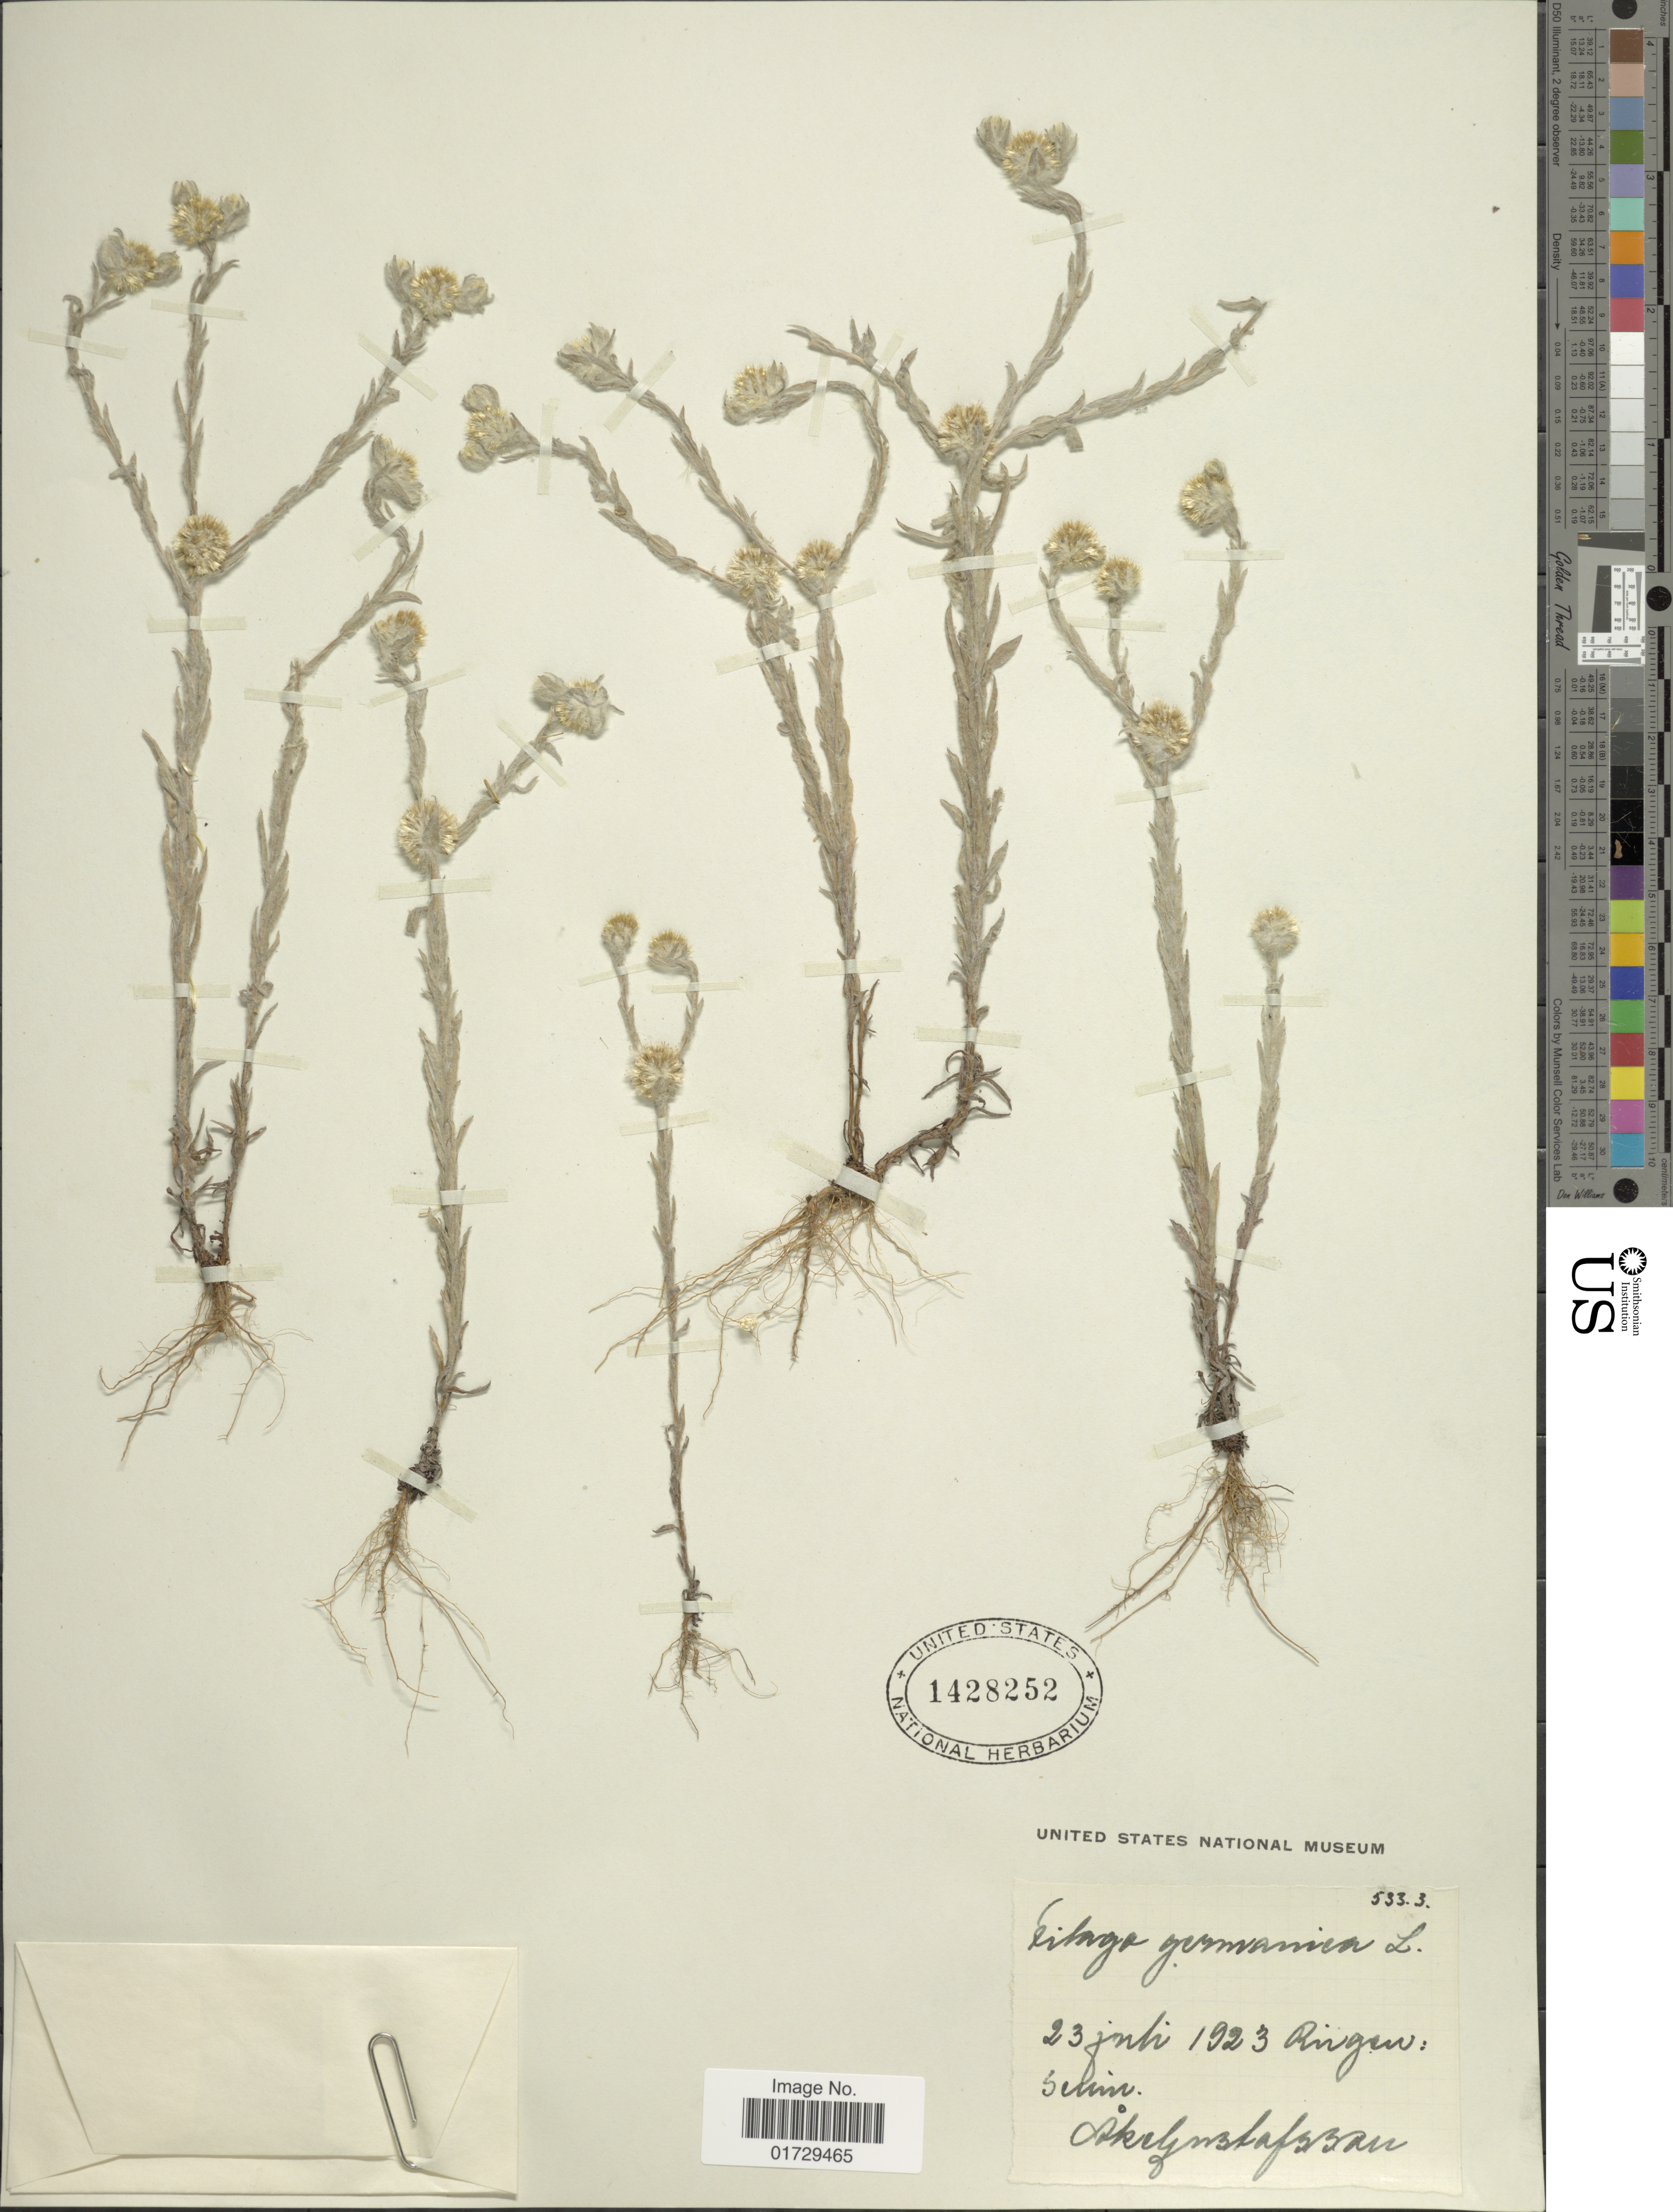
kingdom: Plantae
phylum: Tracheophyta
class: Magnoliopsida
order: Asterales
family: Asteraceae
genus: Filago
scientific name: Filago germanica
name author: (L.) Huds.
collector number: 5333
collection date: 1923-07-23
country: Germany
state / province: Mecklenburg-Vorpommern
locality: Ringan, Selim [interpreted]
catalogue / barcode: US 1428252